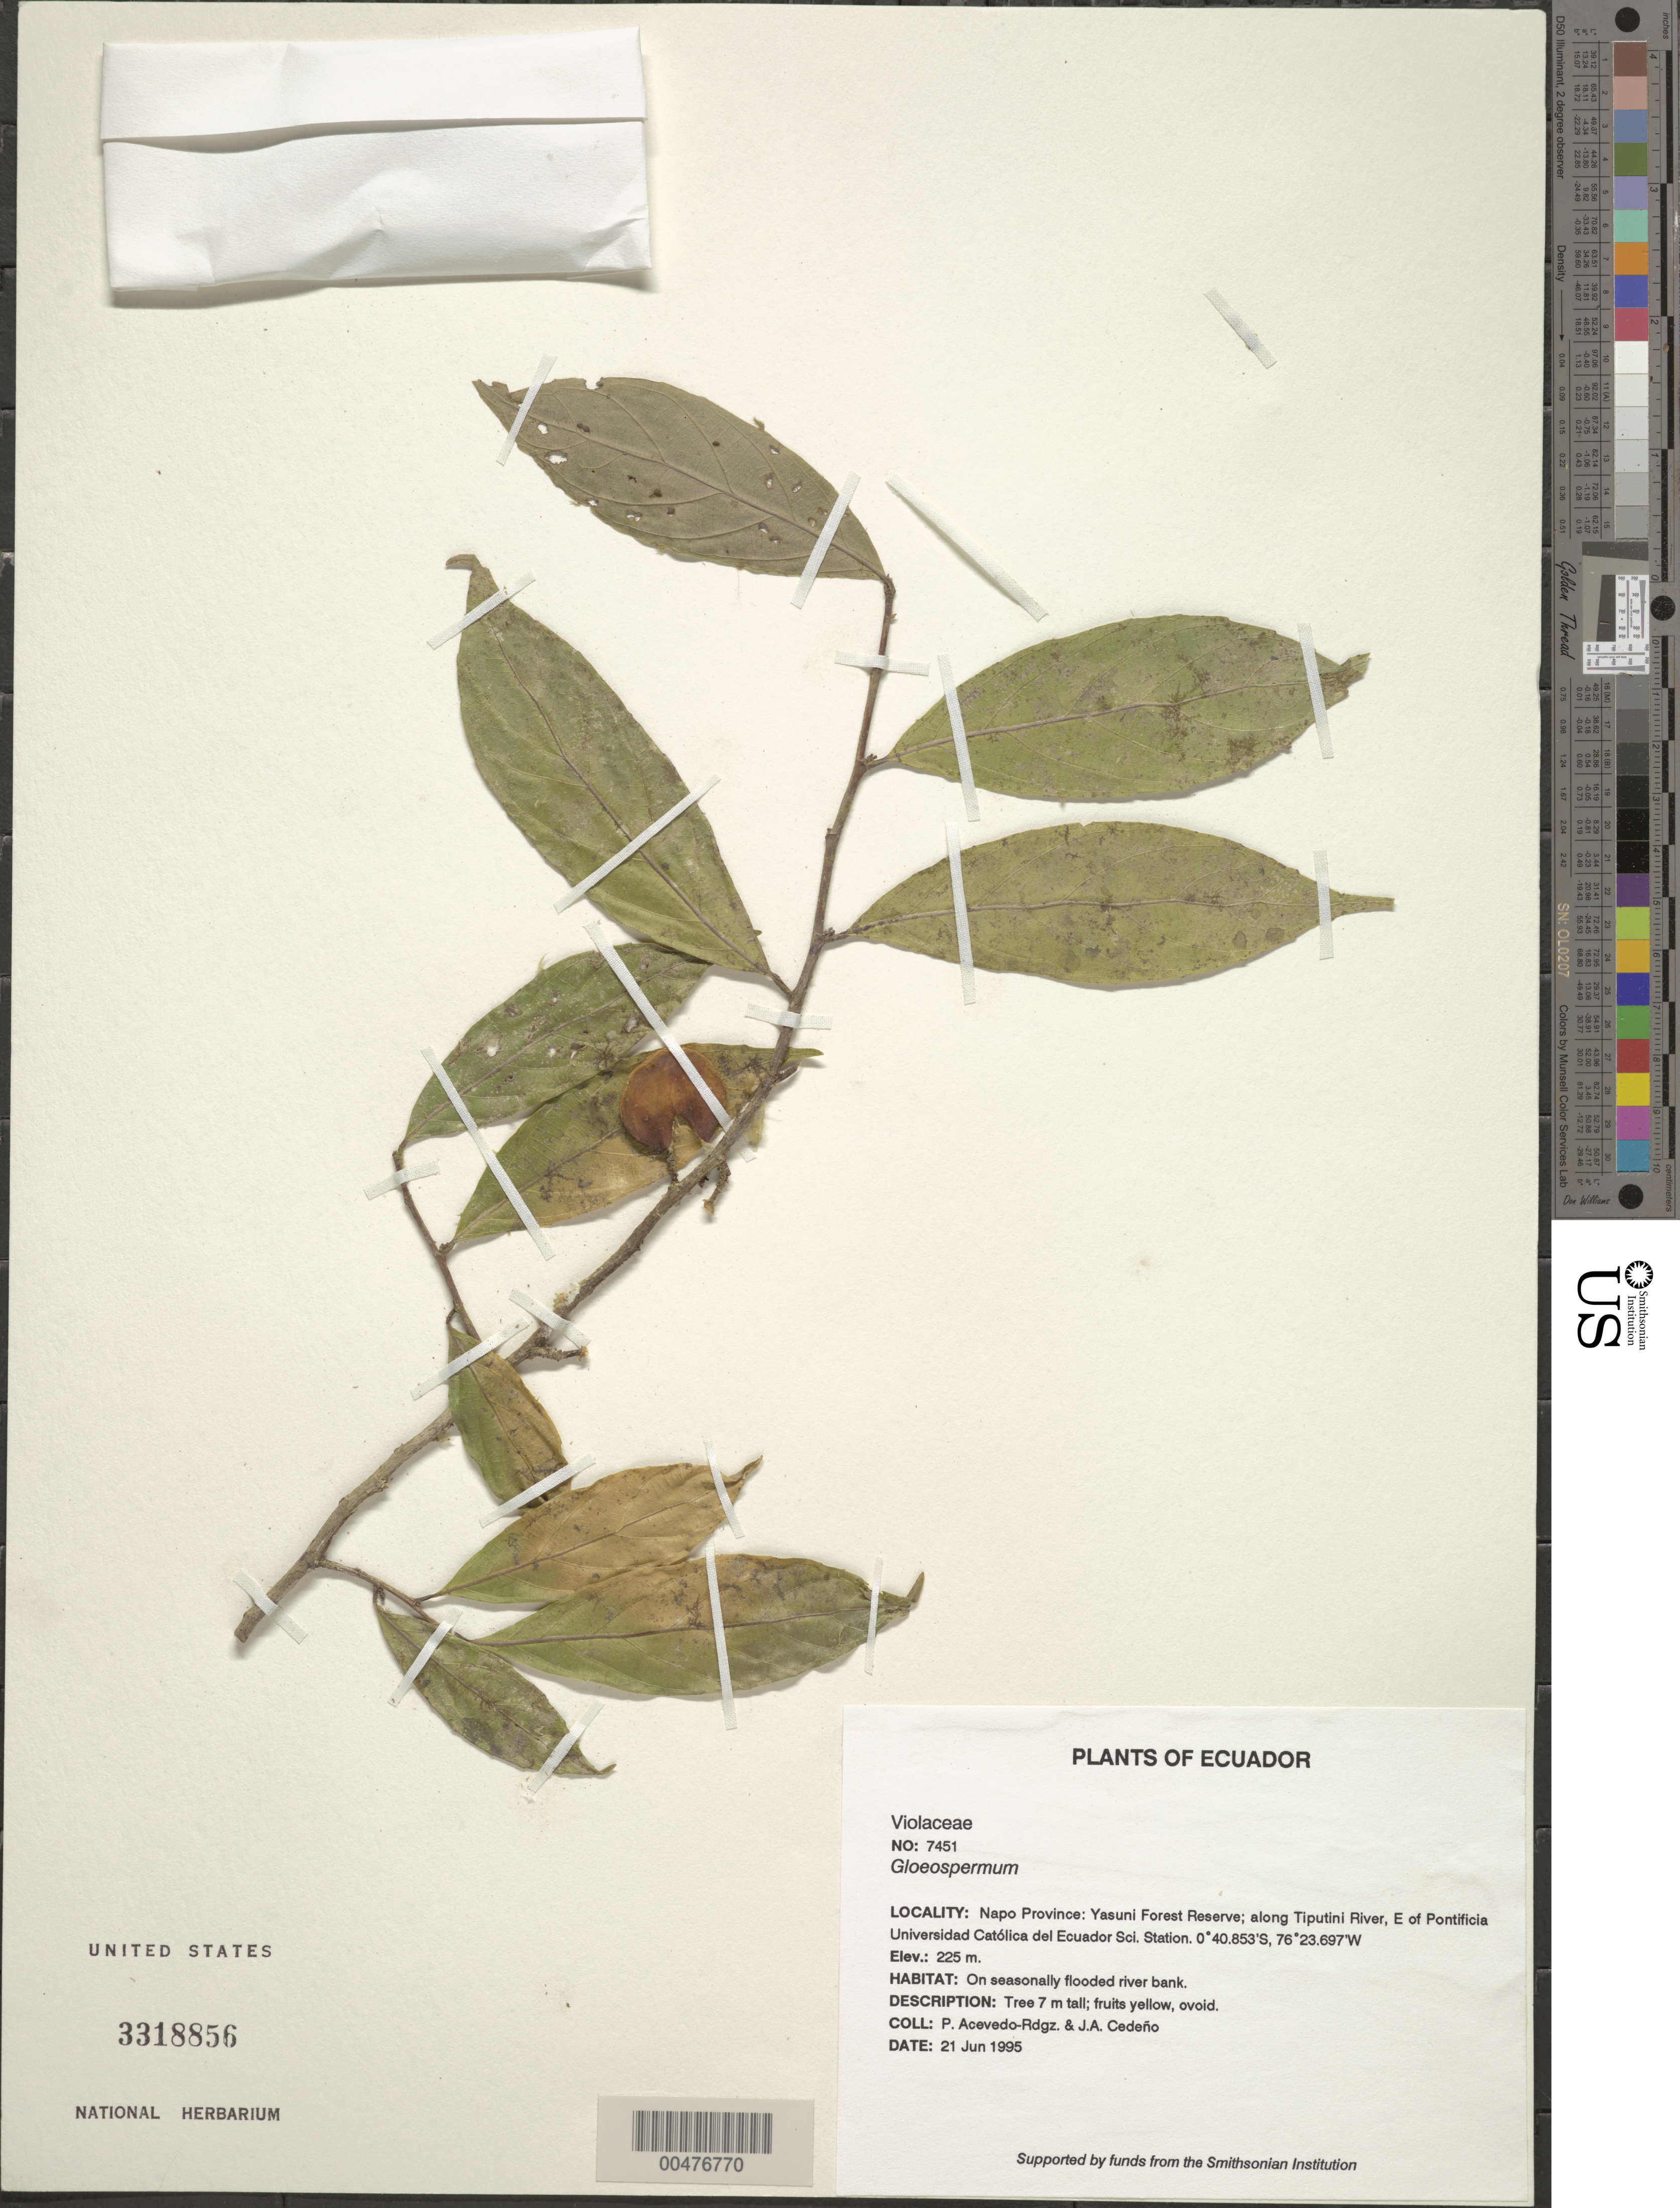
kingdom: Plantae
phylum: Tracheophyta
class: Magnoliopsida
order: Malpighiales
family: Violaceae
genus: Gloeospermum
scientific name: Gloeospermum sp.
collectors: P. Acevedo-Rodr. & J. A. Cedeño M.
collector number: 7451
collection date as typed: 21 Jun 1995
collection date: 1995-06-21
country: Ecuador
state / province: Napo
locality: Napo Province: Yasuni Forest Reserve; along Tiputini River, E of Pontificia Universidad Católica del Ecuador Sci. Station.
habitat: On seasonally flooded river bank.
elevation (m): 225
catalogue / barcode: US 3318856